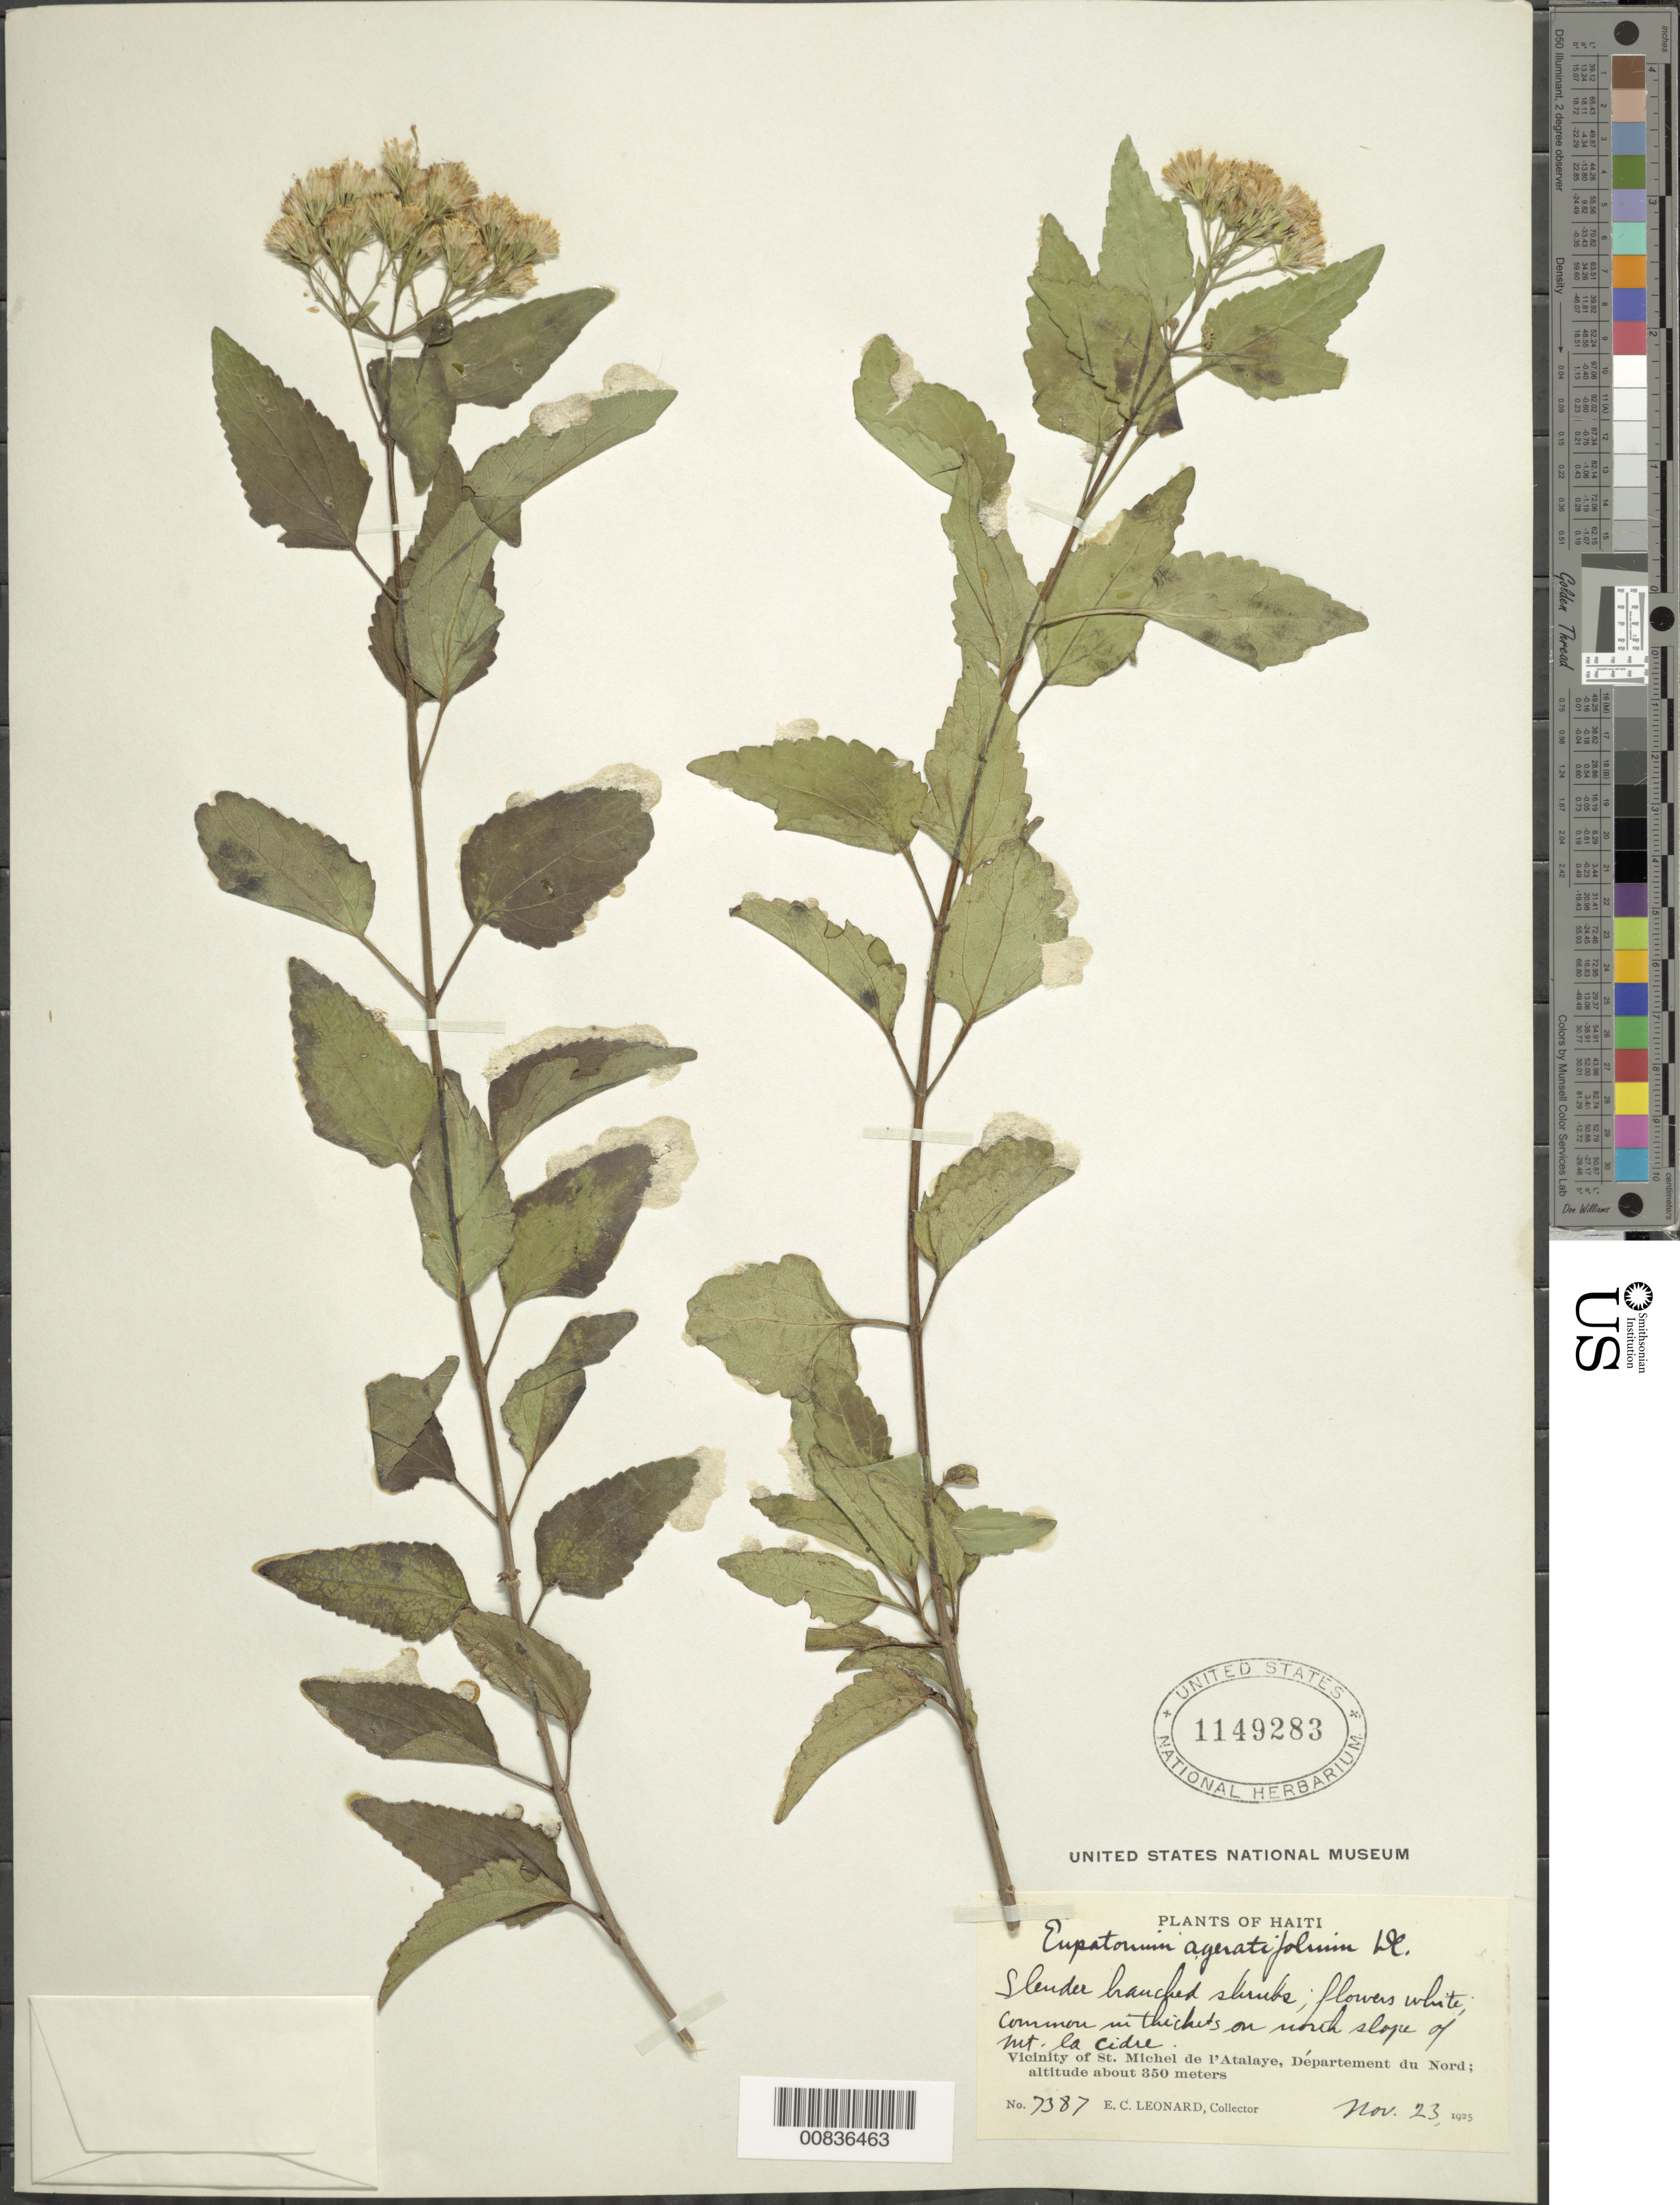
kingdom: Plantae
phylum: Tracheophyta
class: Magnoliopsida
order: Asterales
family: Asteraceae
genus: Ageratina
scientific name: Ageratina havanensis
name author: (Kunth) R.M. King & H. Rob.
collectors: E. C. Leonard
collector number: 7387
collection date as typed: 23 Nov 1925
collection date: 1925-11-23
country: Haiti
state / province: Artibonite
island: Hispaniola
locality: Vicinity of St. Michel de l'Atalaye, north slope of Mt. la Cidre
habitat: In thickets on mountain slope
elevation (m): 350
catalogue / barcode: US 1149283